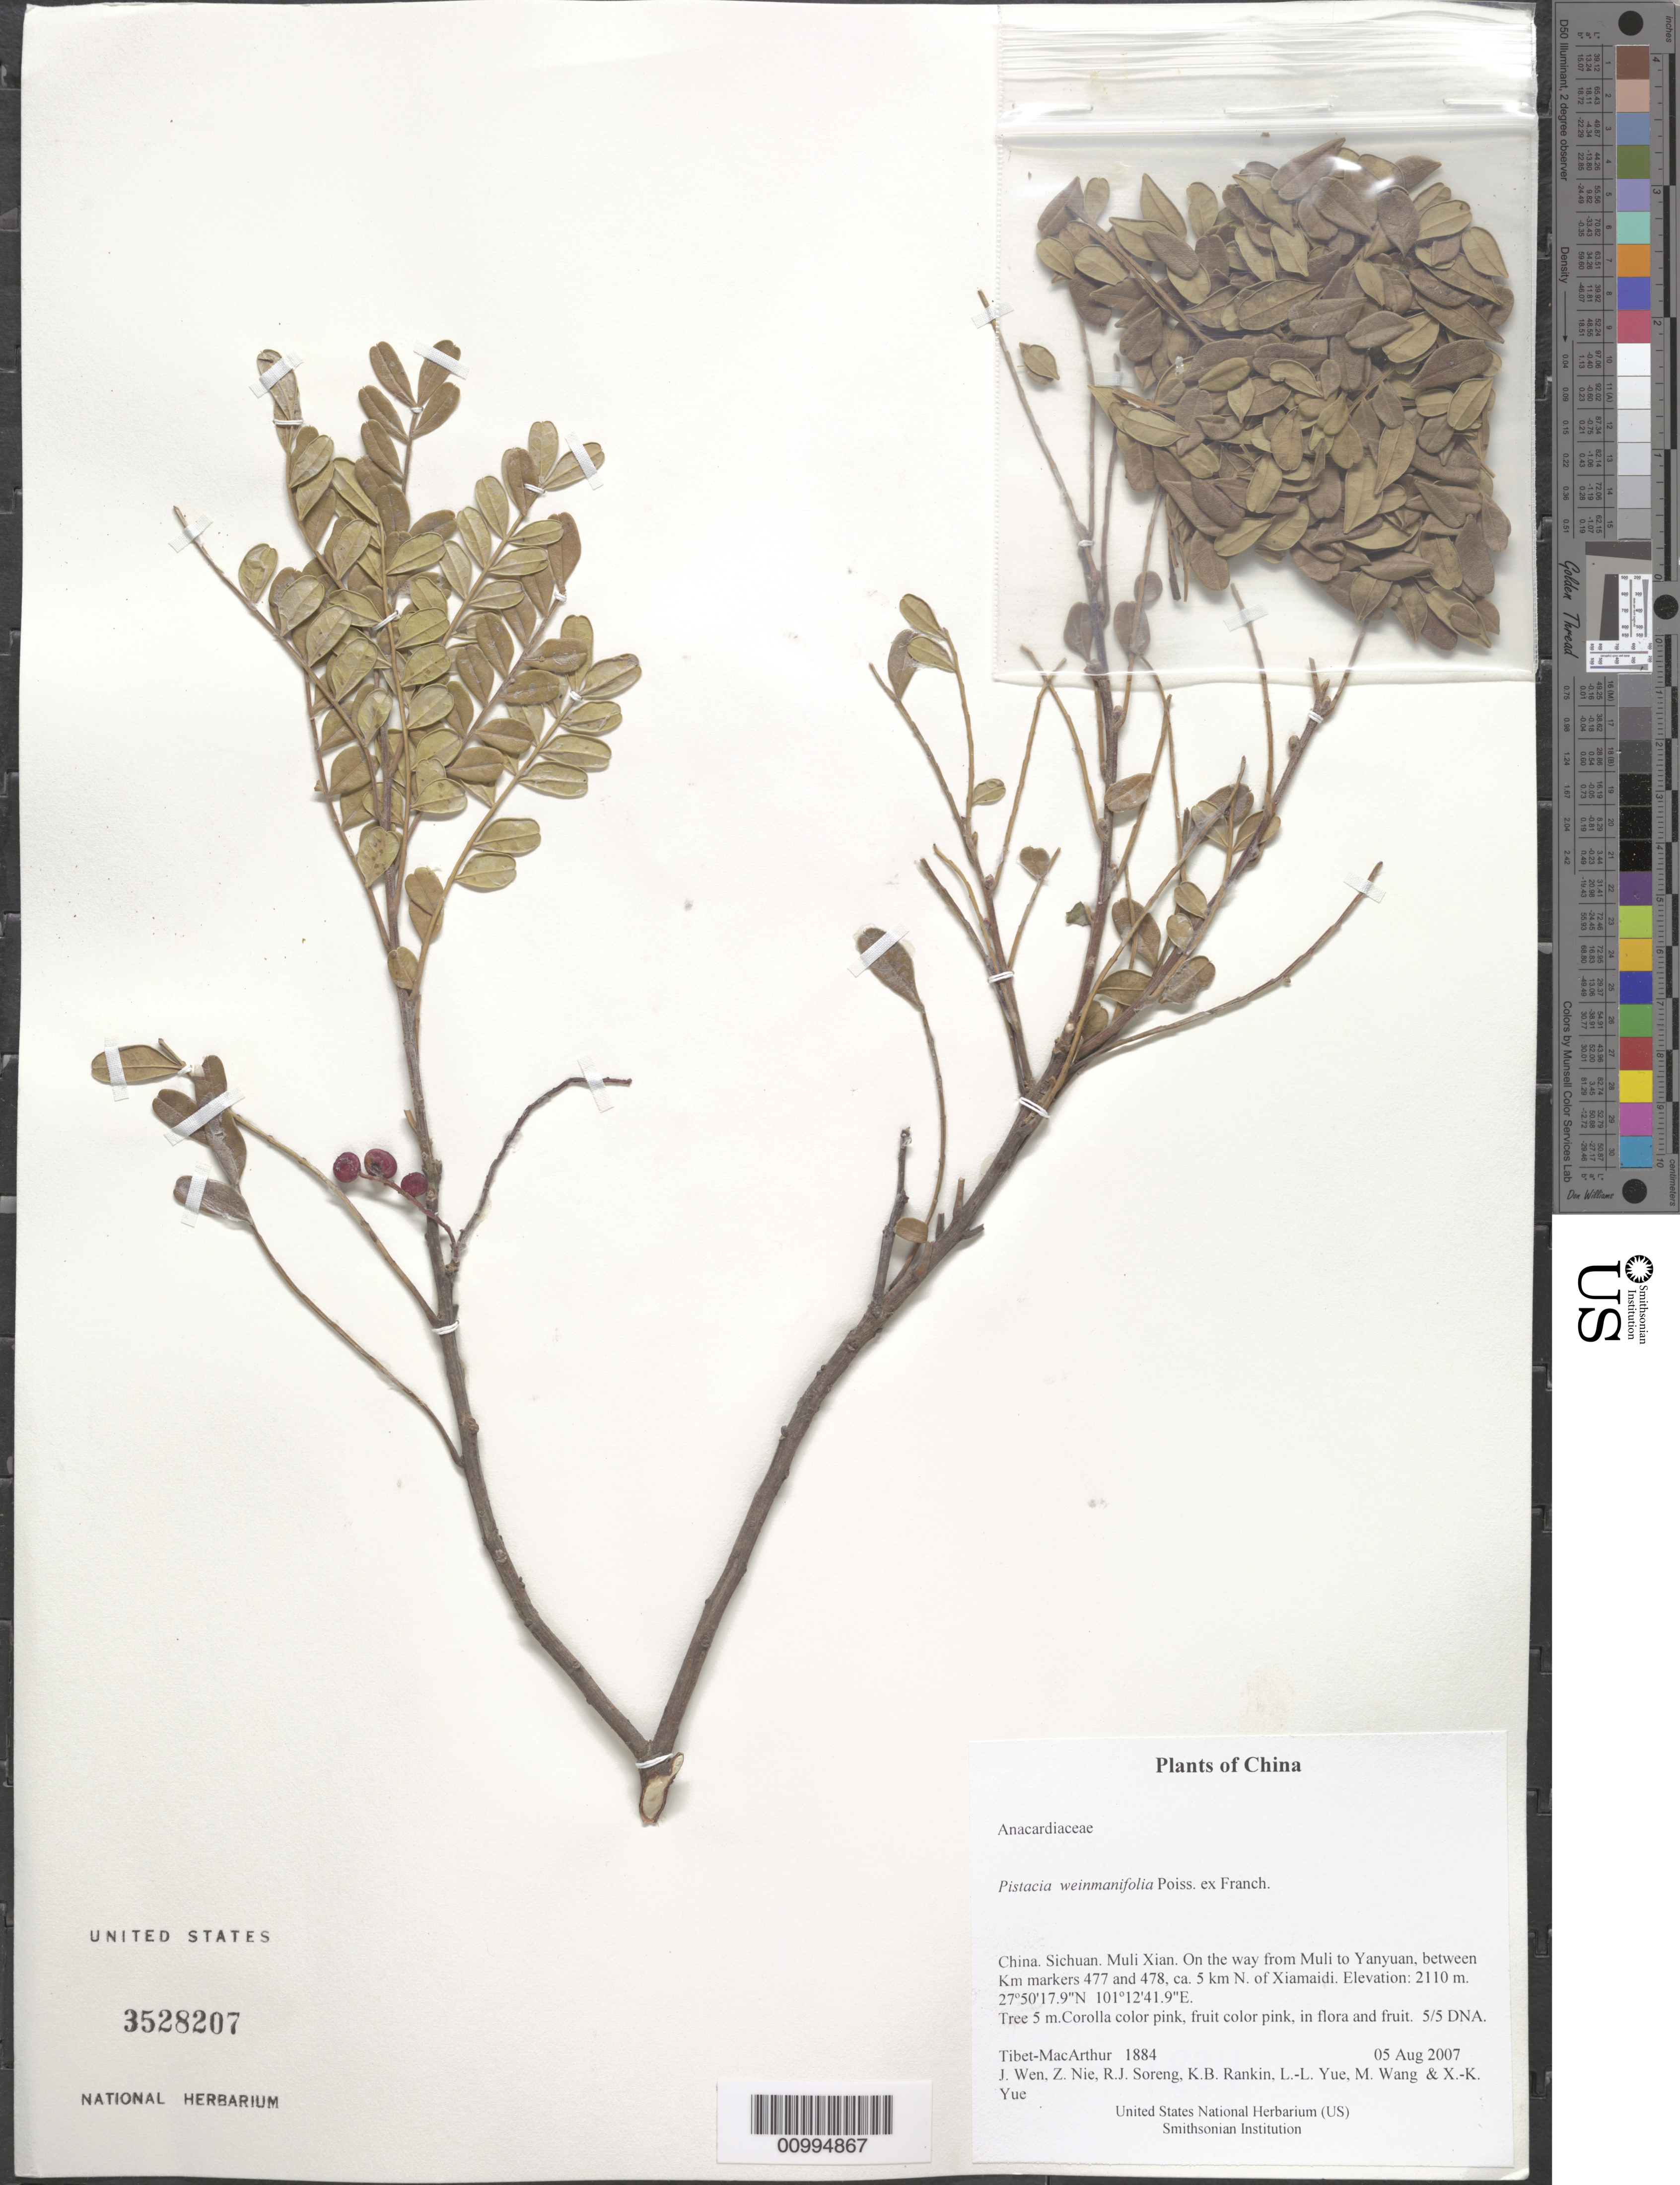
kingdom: Plantae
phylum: Tracheophyta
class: Magnoliopsida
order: Sapindales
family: Anacardiaceae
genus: Pistacia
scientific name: Pistacia weinmanniifolia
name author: J. Poiss. ex Franch.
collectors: Tibet-MacArthur, J. Wen, Z. Nie, R. J. Soreng, K. Rankin, L. Yue, M. Wang & X. Yue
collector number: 1884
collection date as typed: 05 Aug 2007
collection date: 2007-08-05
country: China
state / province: Sichuan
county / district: Muli Xian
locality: On the way from Muli to Yanyuan, between Km markers 477 and 478, ca. 5 km N. of Xiamaidi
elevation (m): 2110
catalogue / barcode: US 3528207